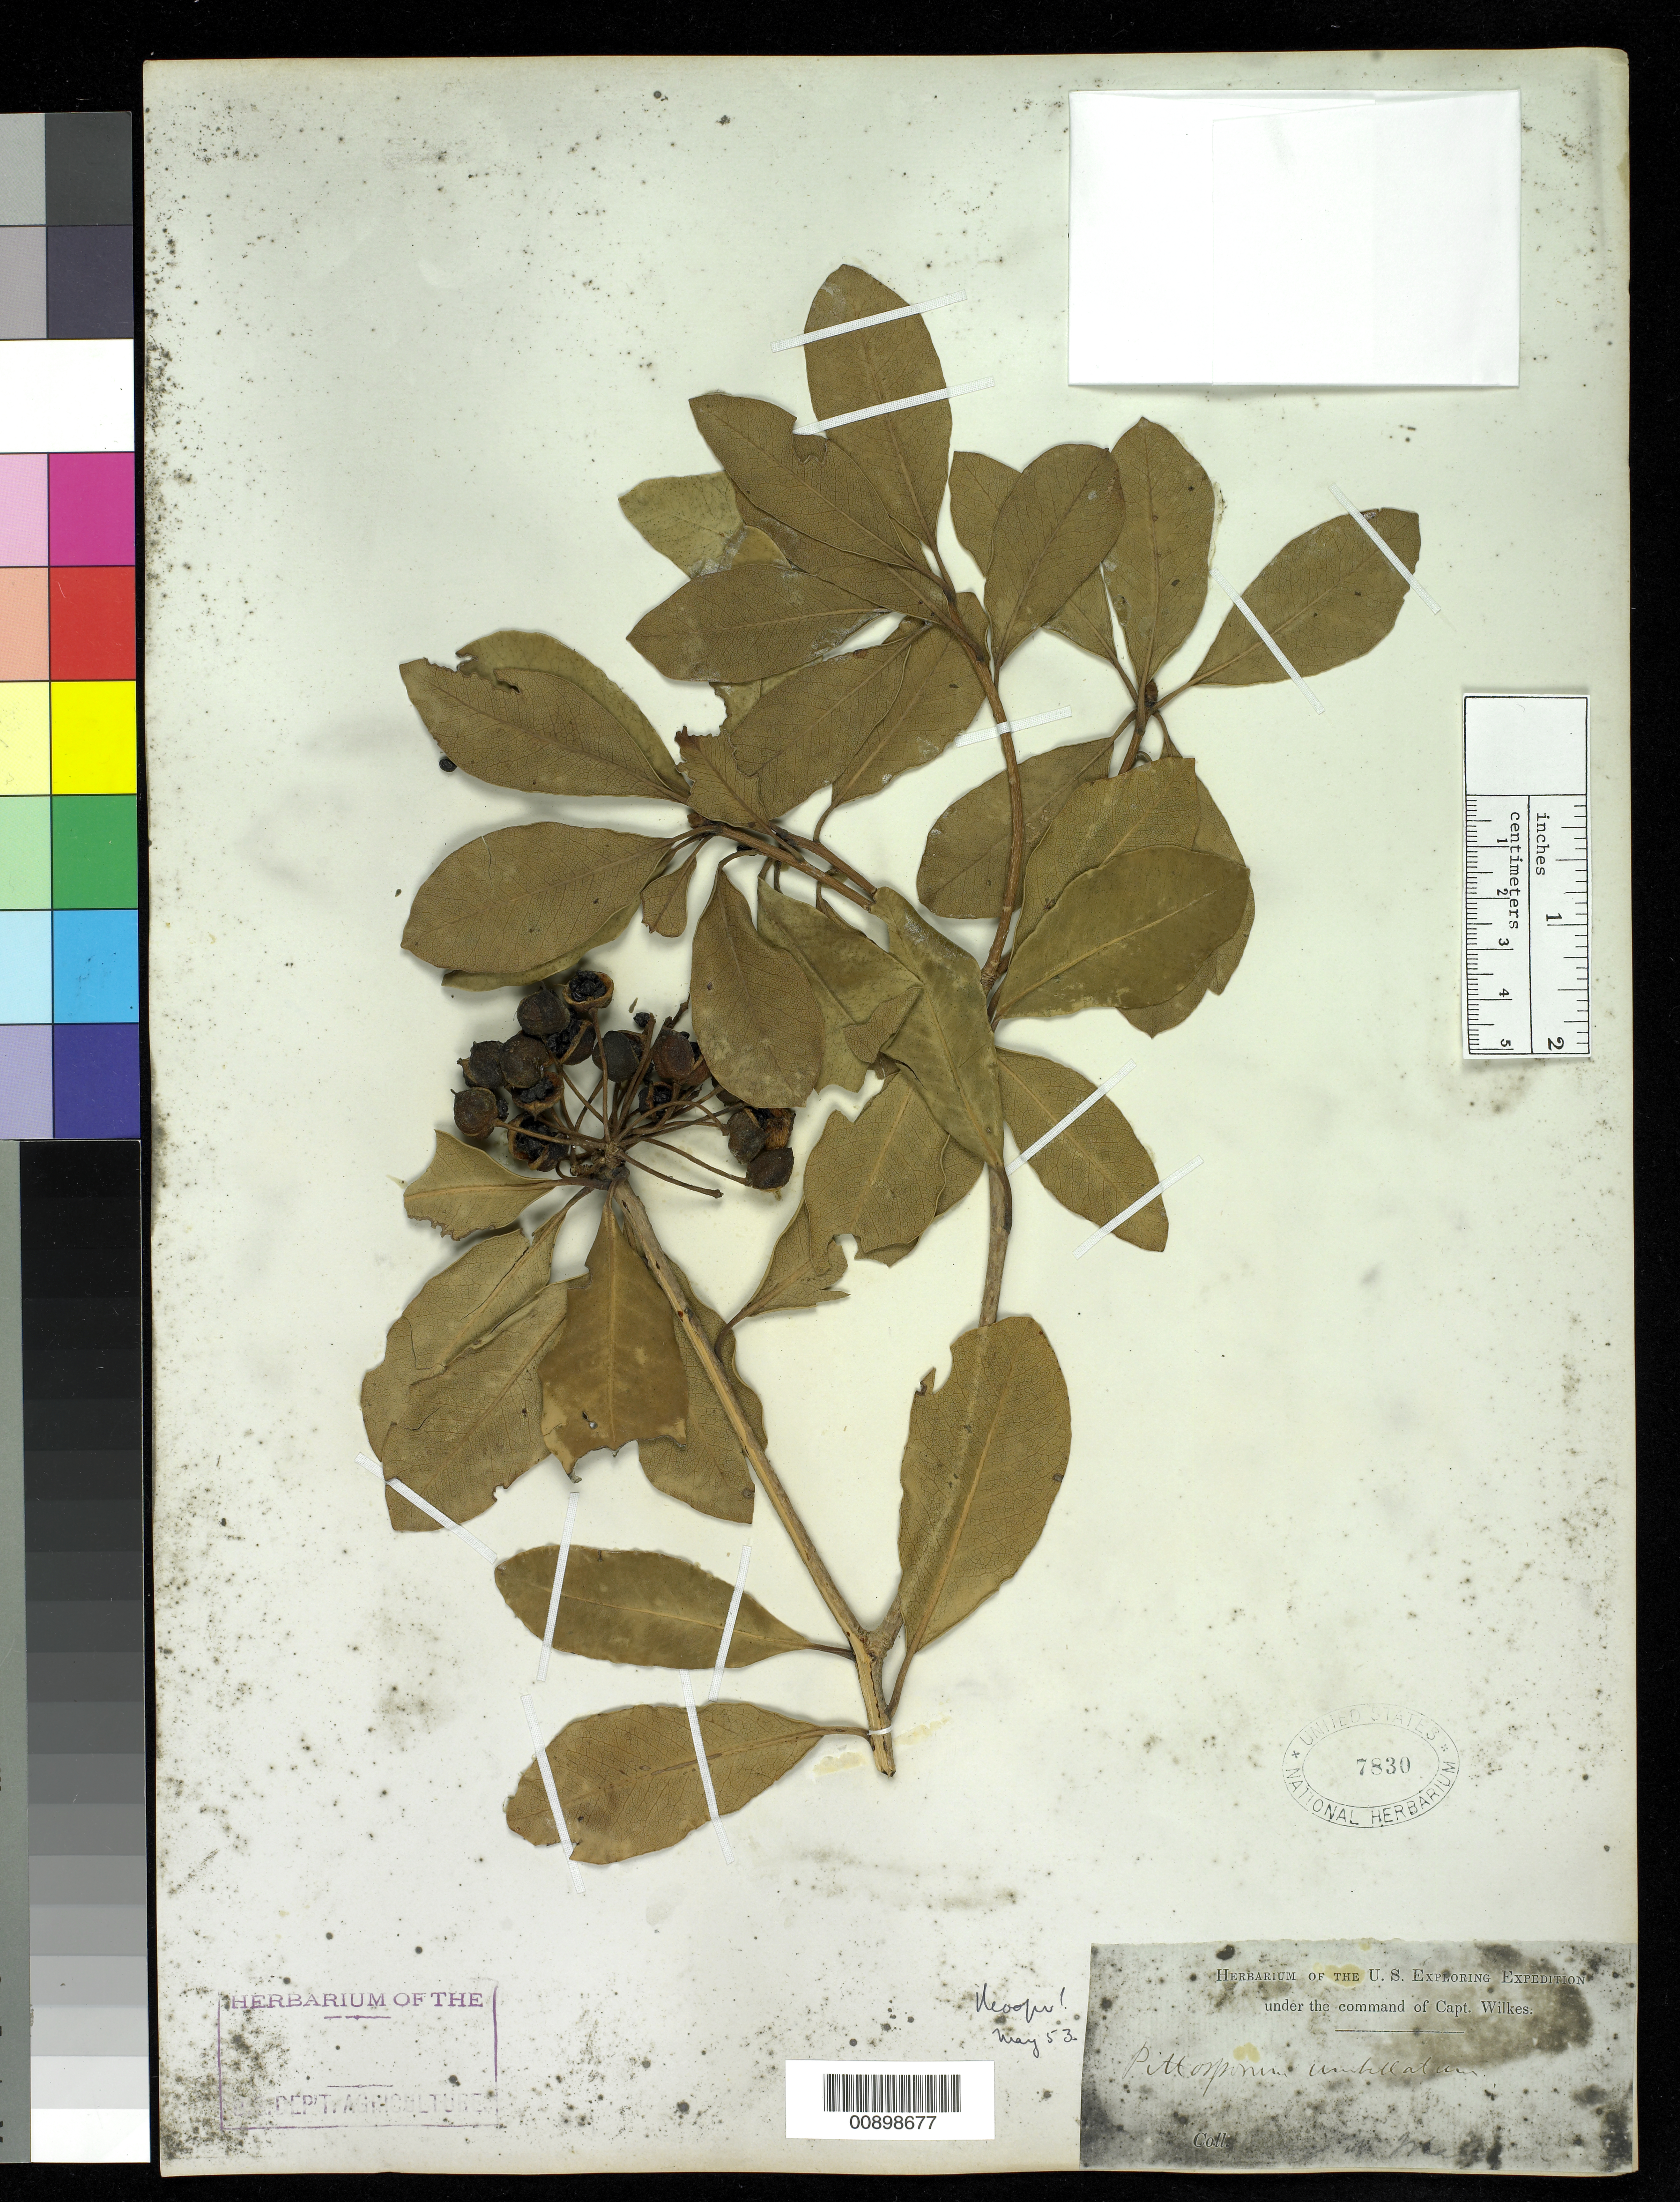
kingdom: Plantae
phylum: Tracheophyta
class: Magnoliopsida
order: Apiales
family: Pittosporaceae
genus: Pittosporum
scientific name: Pittosporum umbellatum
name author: Gaertn.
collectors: Wilkes Explor. Exped.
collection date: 1838/1842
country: New Zealand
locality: Bay of Islands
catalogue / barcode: US 7830